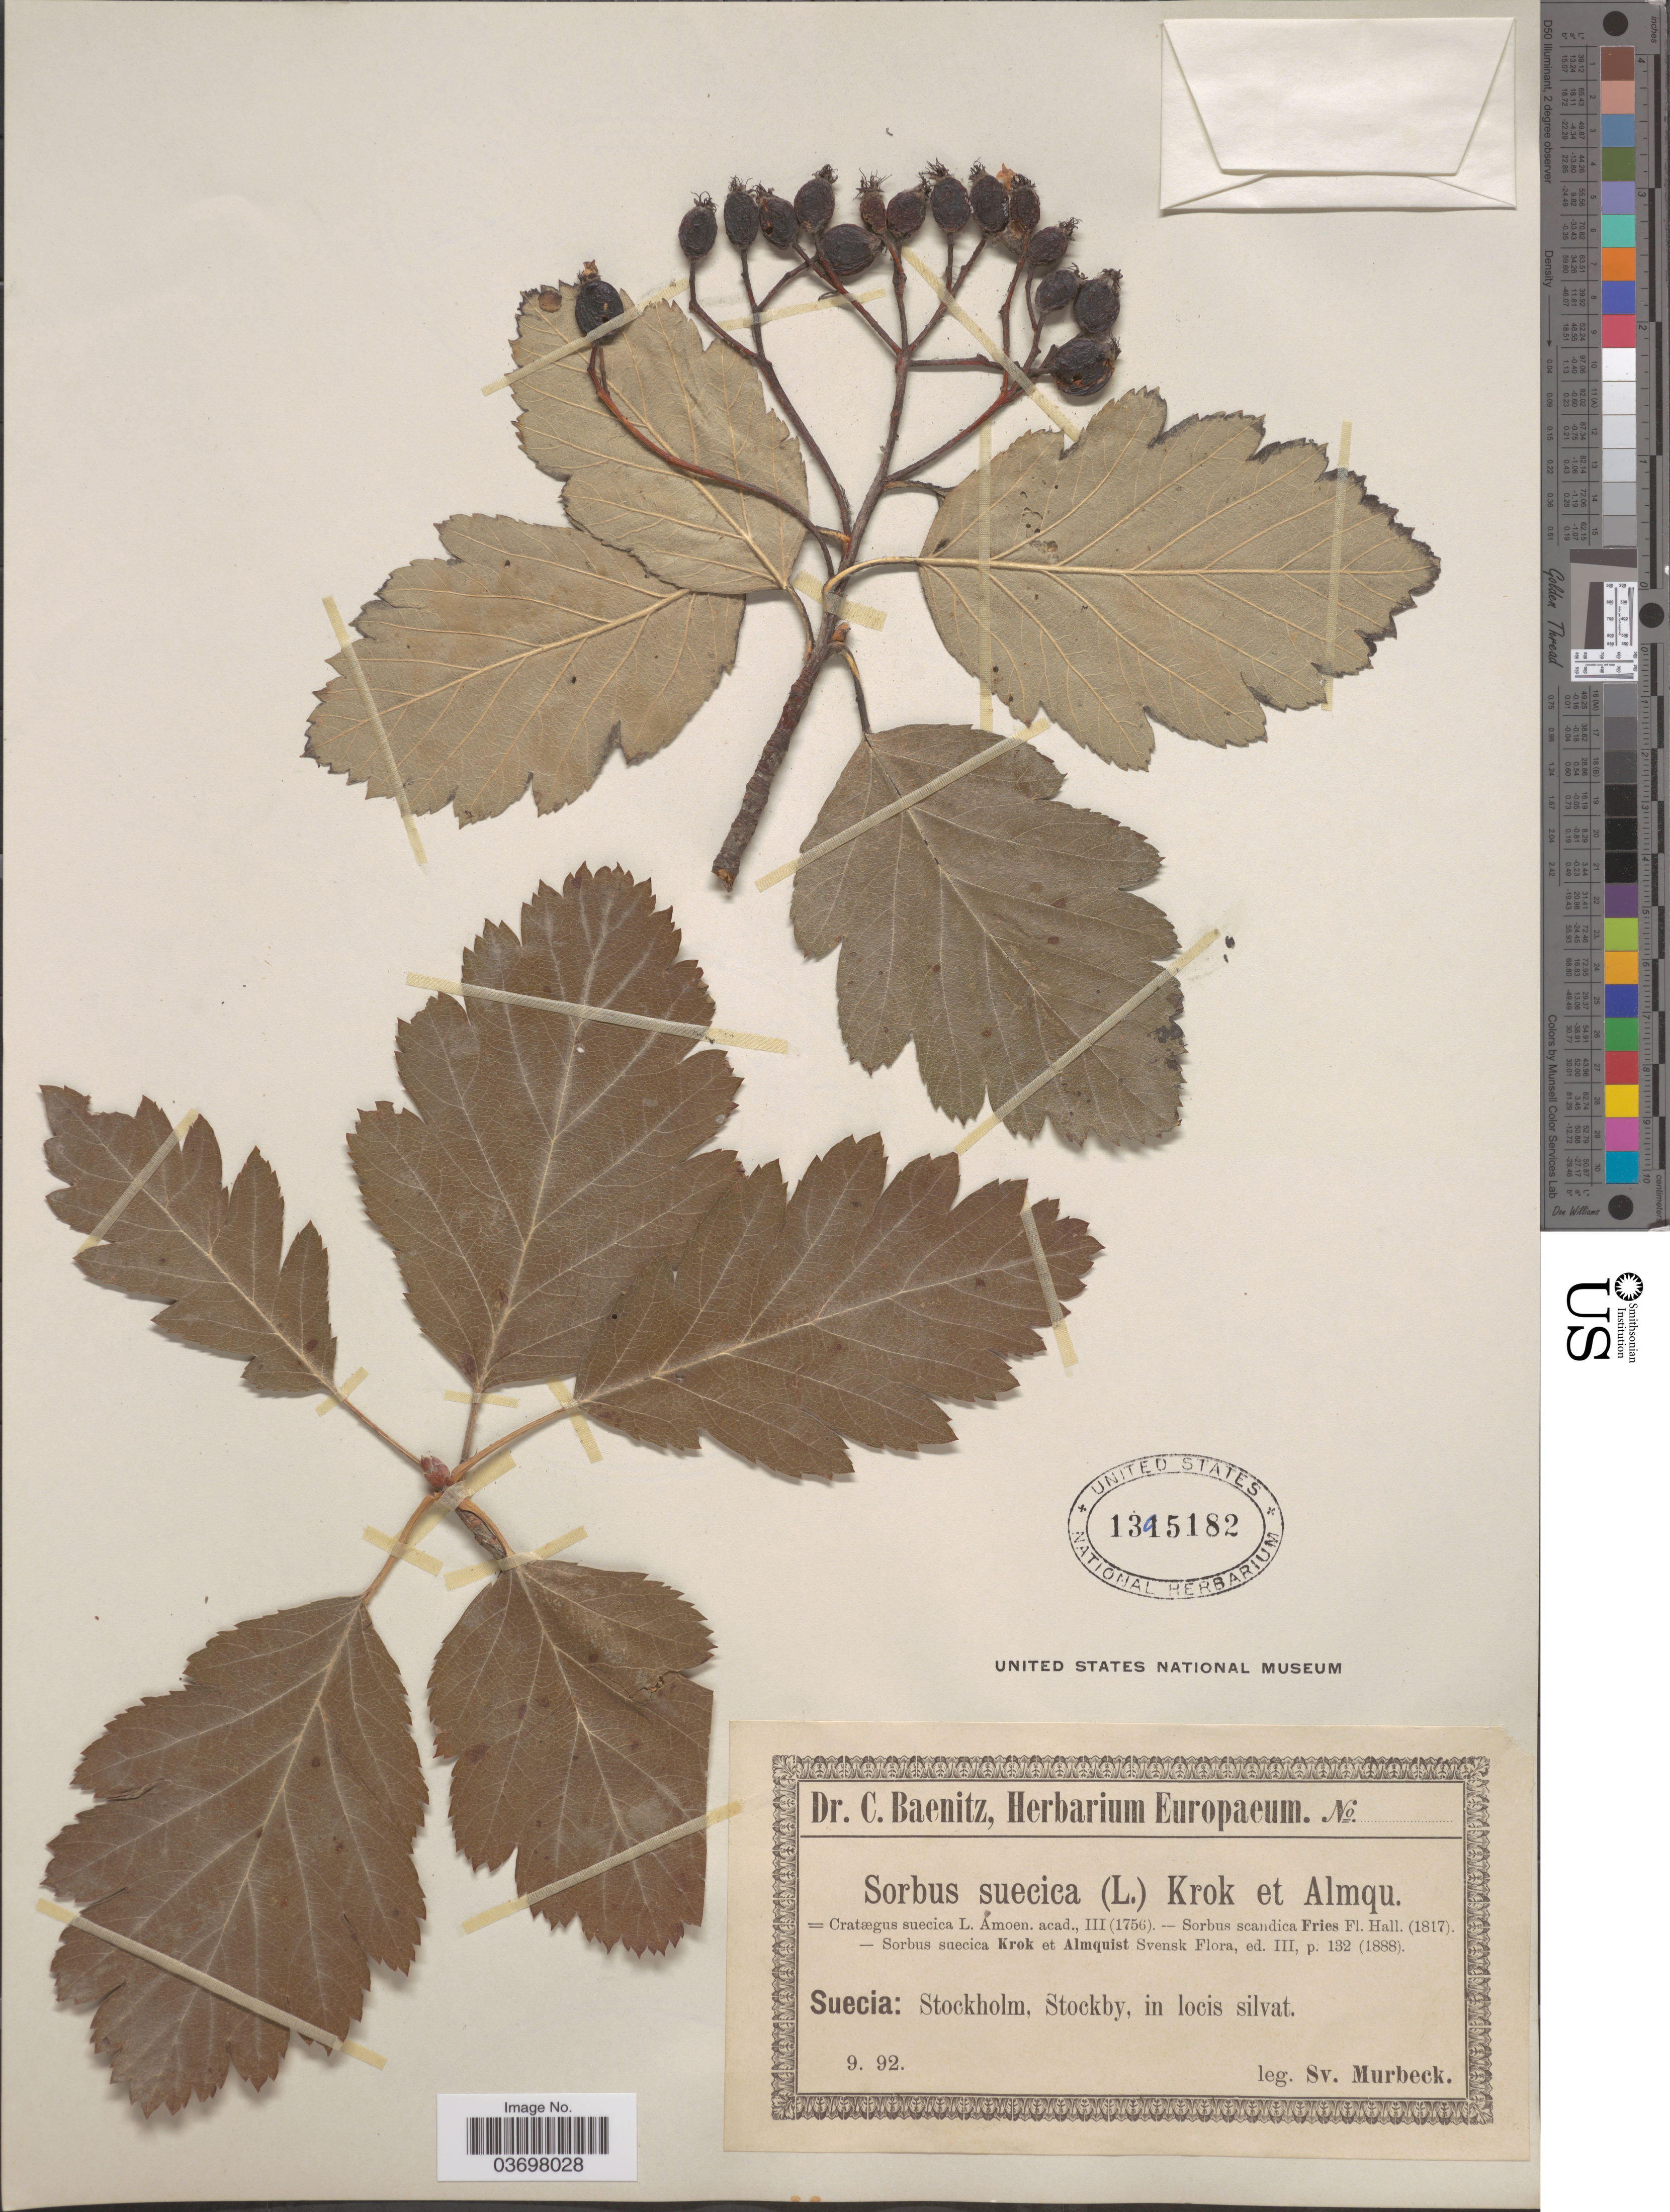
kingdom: Plantae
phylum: Tracheophyta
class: Magnoliopsida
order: Rosales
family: Rosaceae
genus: Sorbus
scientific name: Sorbus suecica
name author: (L.) Krok ex Hedl.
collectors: S. S. Murbeck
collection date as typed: Transcribed d/m/y: /9/92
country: Sweden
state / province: Stockholm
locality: Suecia: Stockby, in locis silvat.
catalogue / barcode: US 1395182